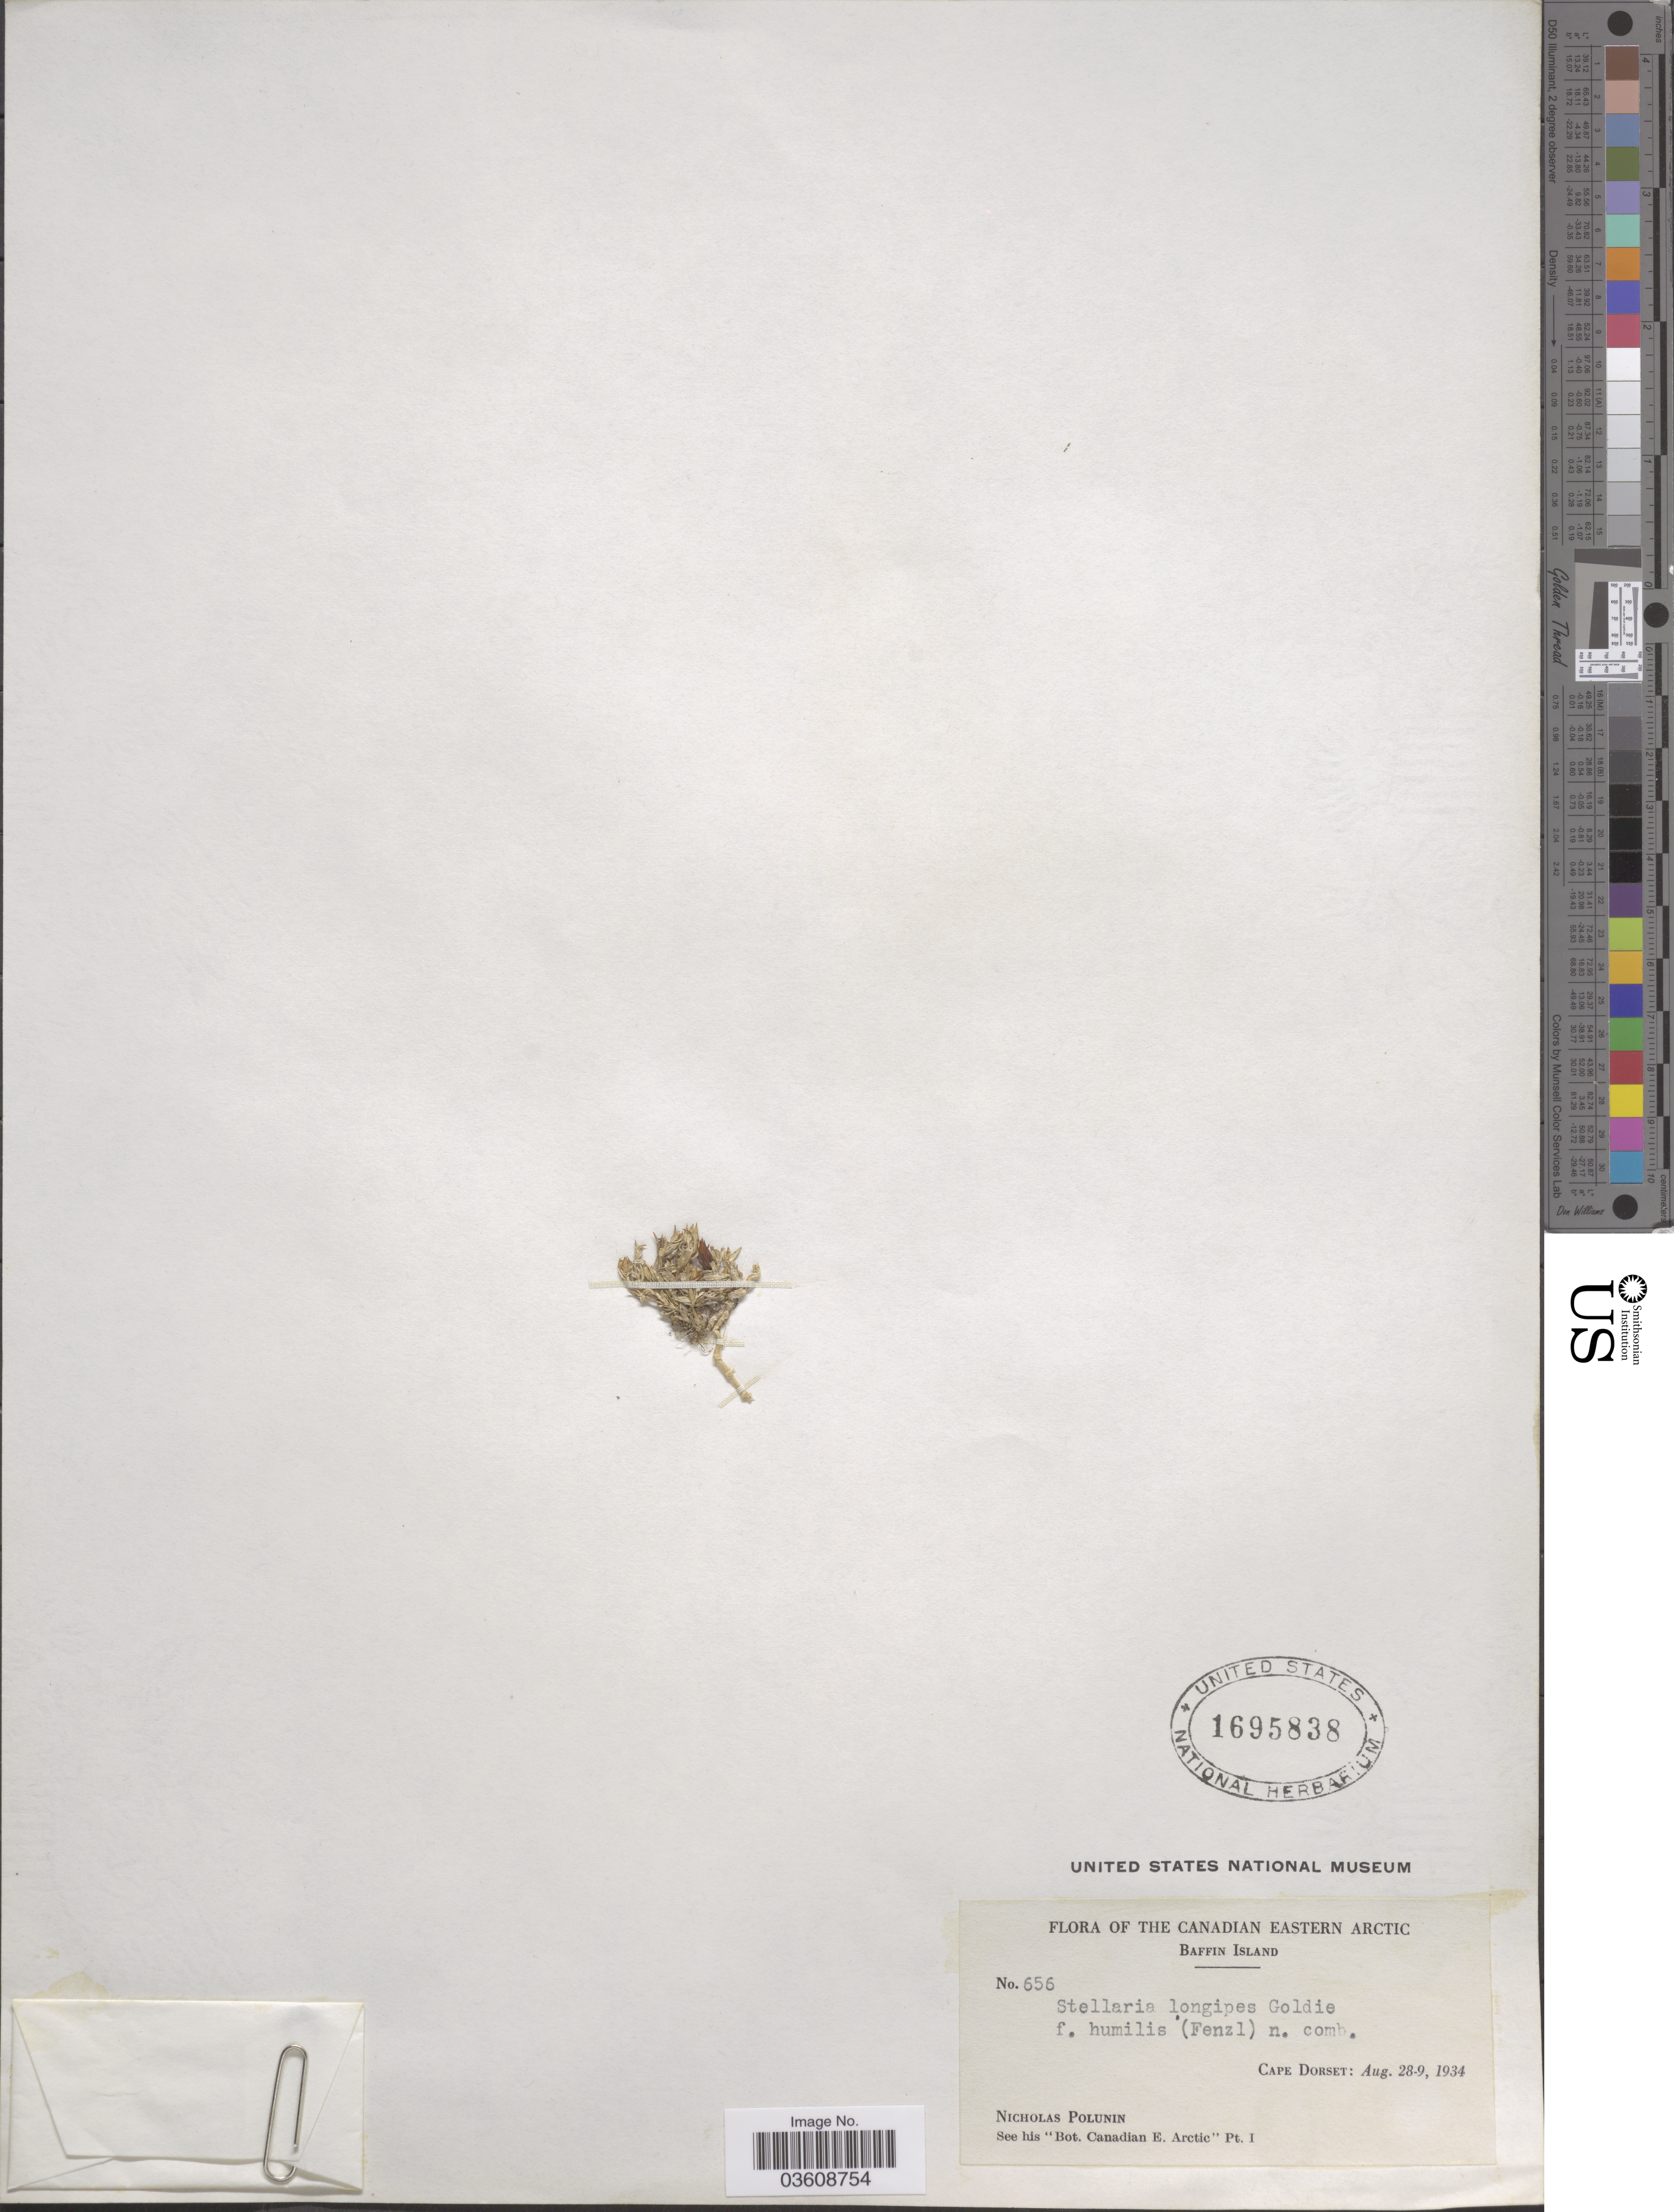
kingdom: Plantae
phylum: Tracheophyta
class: Magnoliopsida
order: Caryophyllales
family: Caryophyllaceae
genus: Stellaria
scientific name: Stellaria longipes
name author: Goldie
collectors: N. V. Polunin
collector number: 656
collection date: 1934-08-09/1934-08-28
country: Canada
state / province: Nunavut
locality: The Canadian Eastern Arctic. Baffin Island. Cape Dorset.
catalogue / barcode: US 1695838